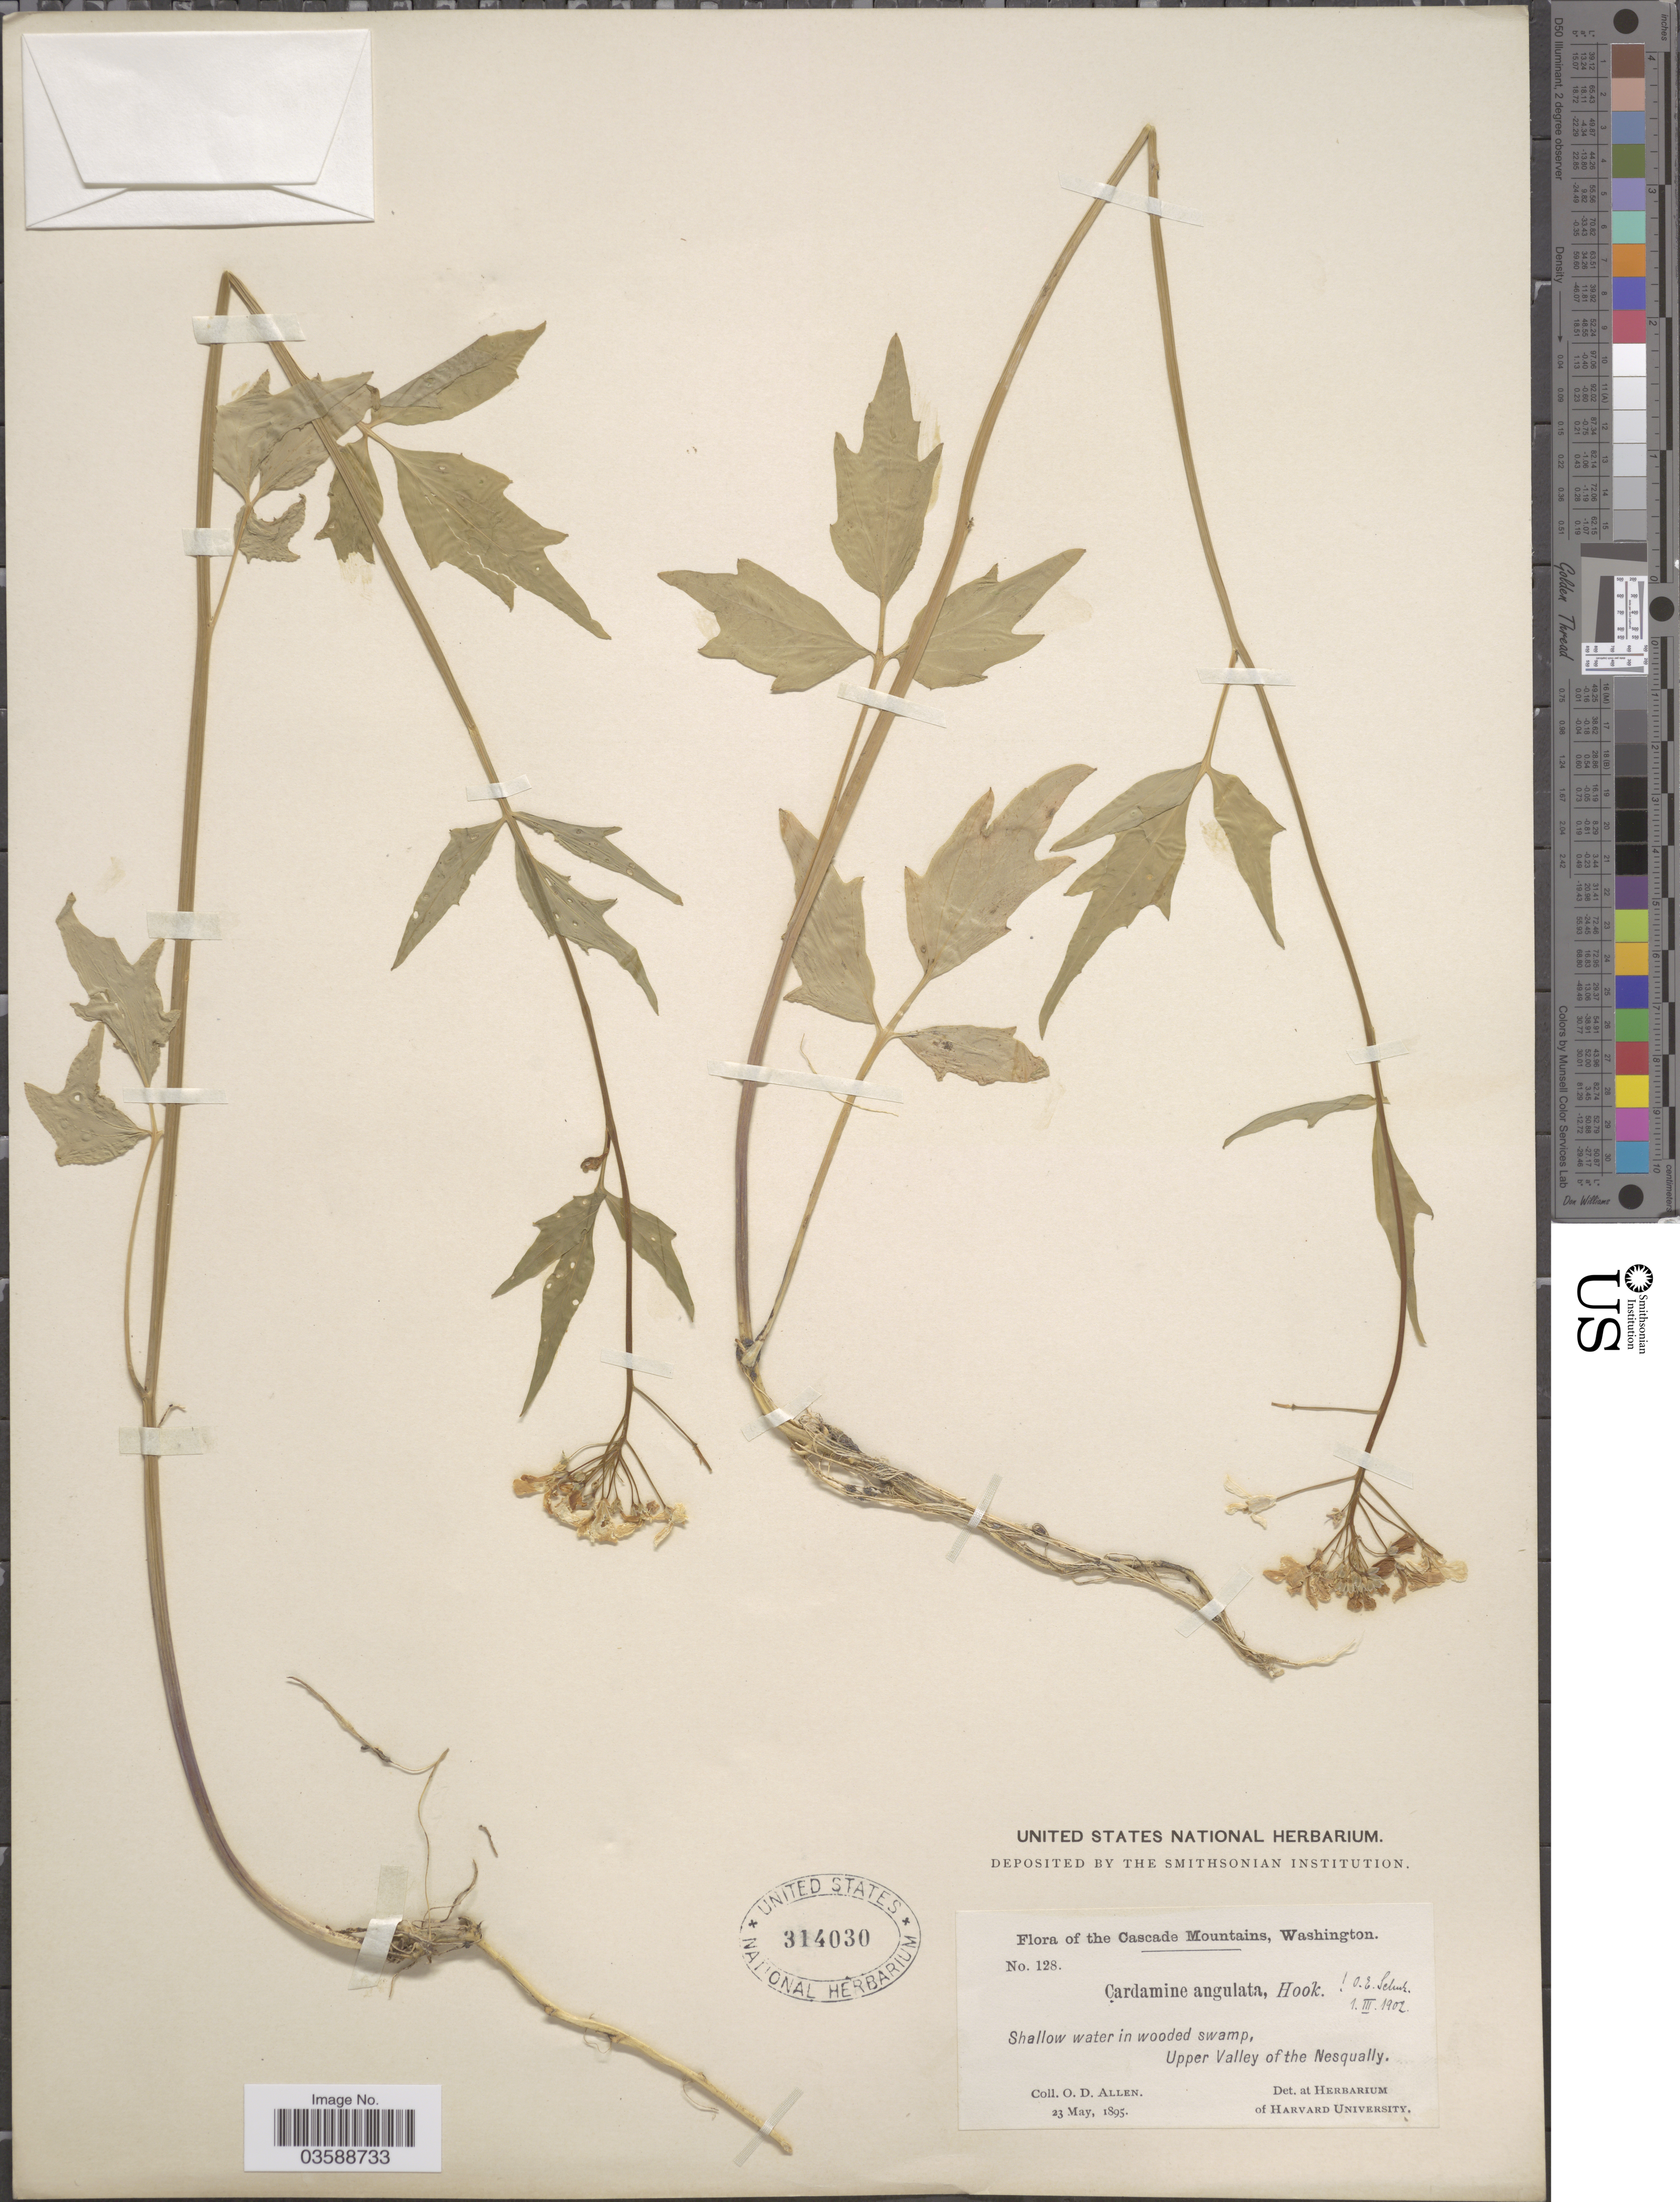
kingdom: Plantae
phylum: Tracheophyta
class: Magnoliopsida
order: Brassicales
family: Brassicaceae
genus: Cardamine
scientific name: Cardamine angulata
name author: Hook.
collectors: O. D. Allen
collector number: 128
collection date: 1895-05-23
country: United States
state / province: Washington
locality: The Cascade Mountains. Upper Valley of the Nesqually.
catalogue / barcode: US 314030